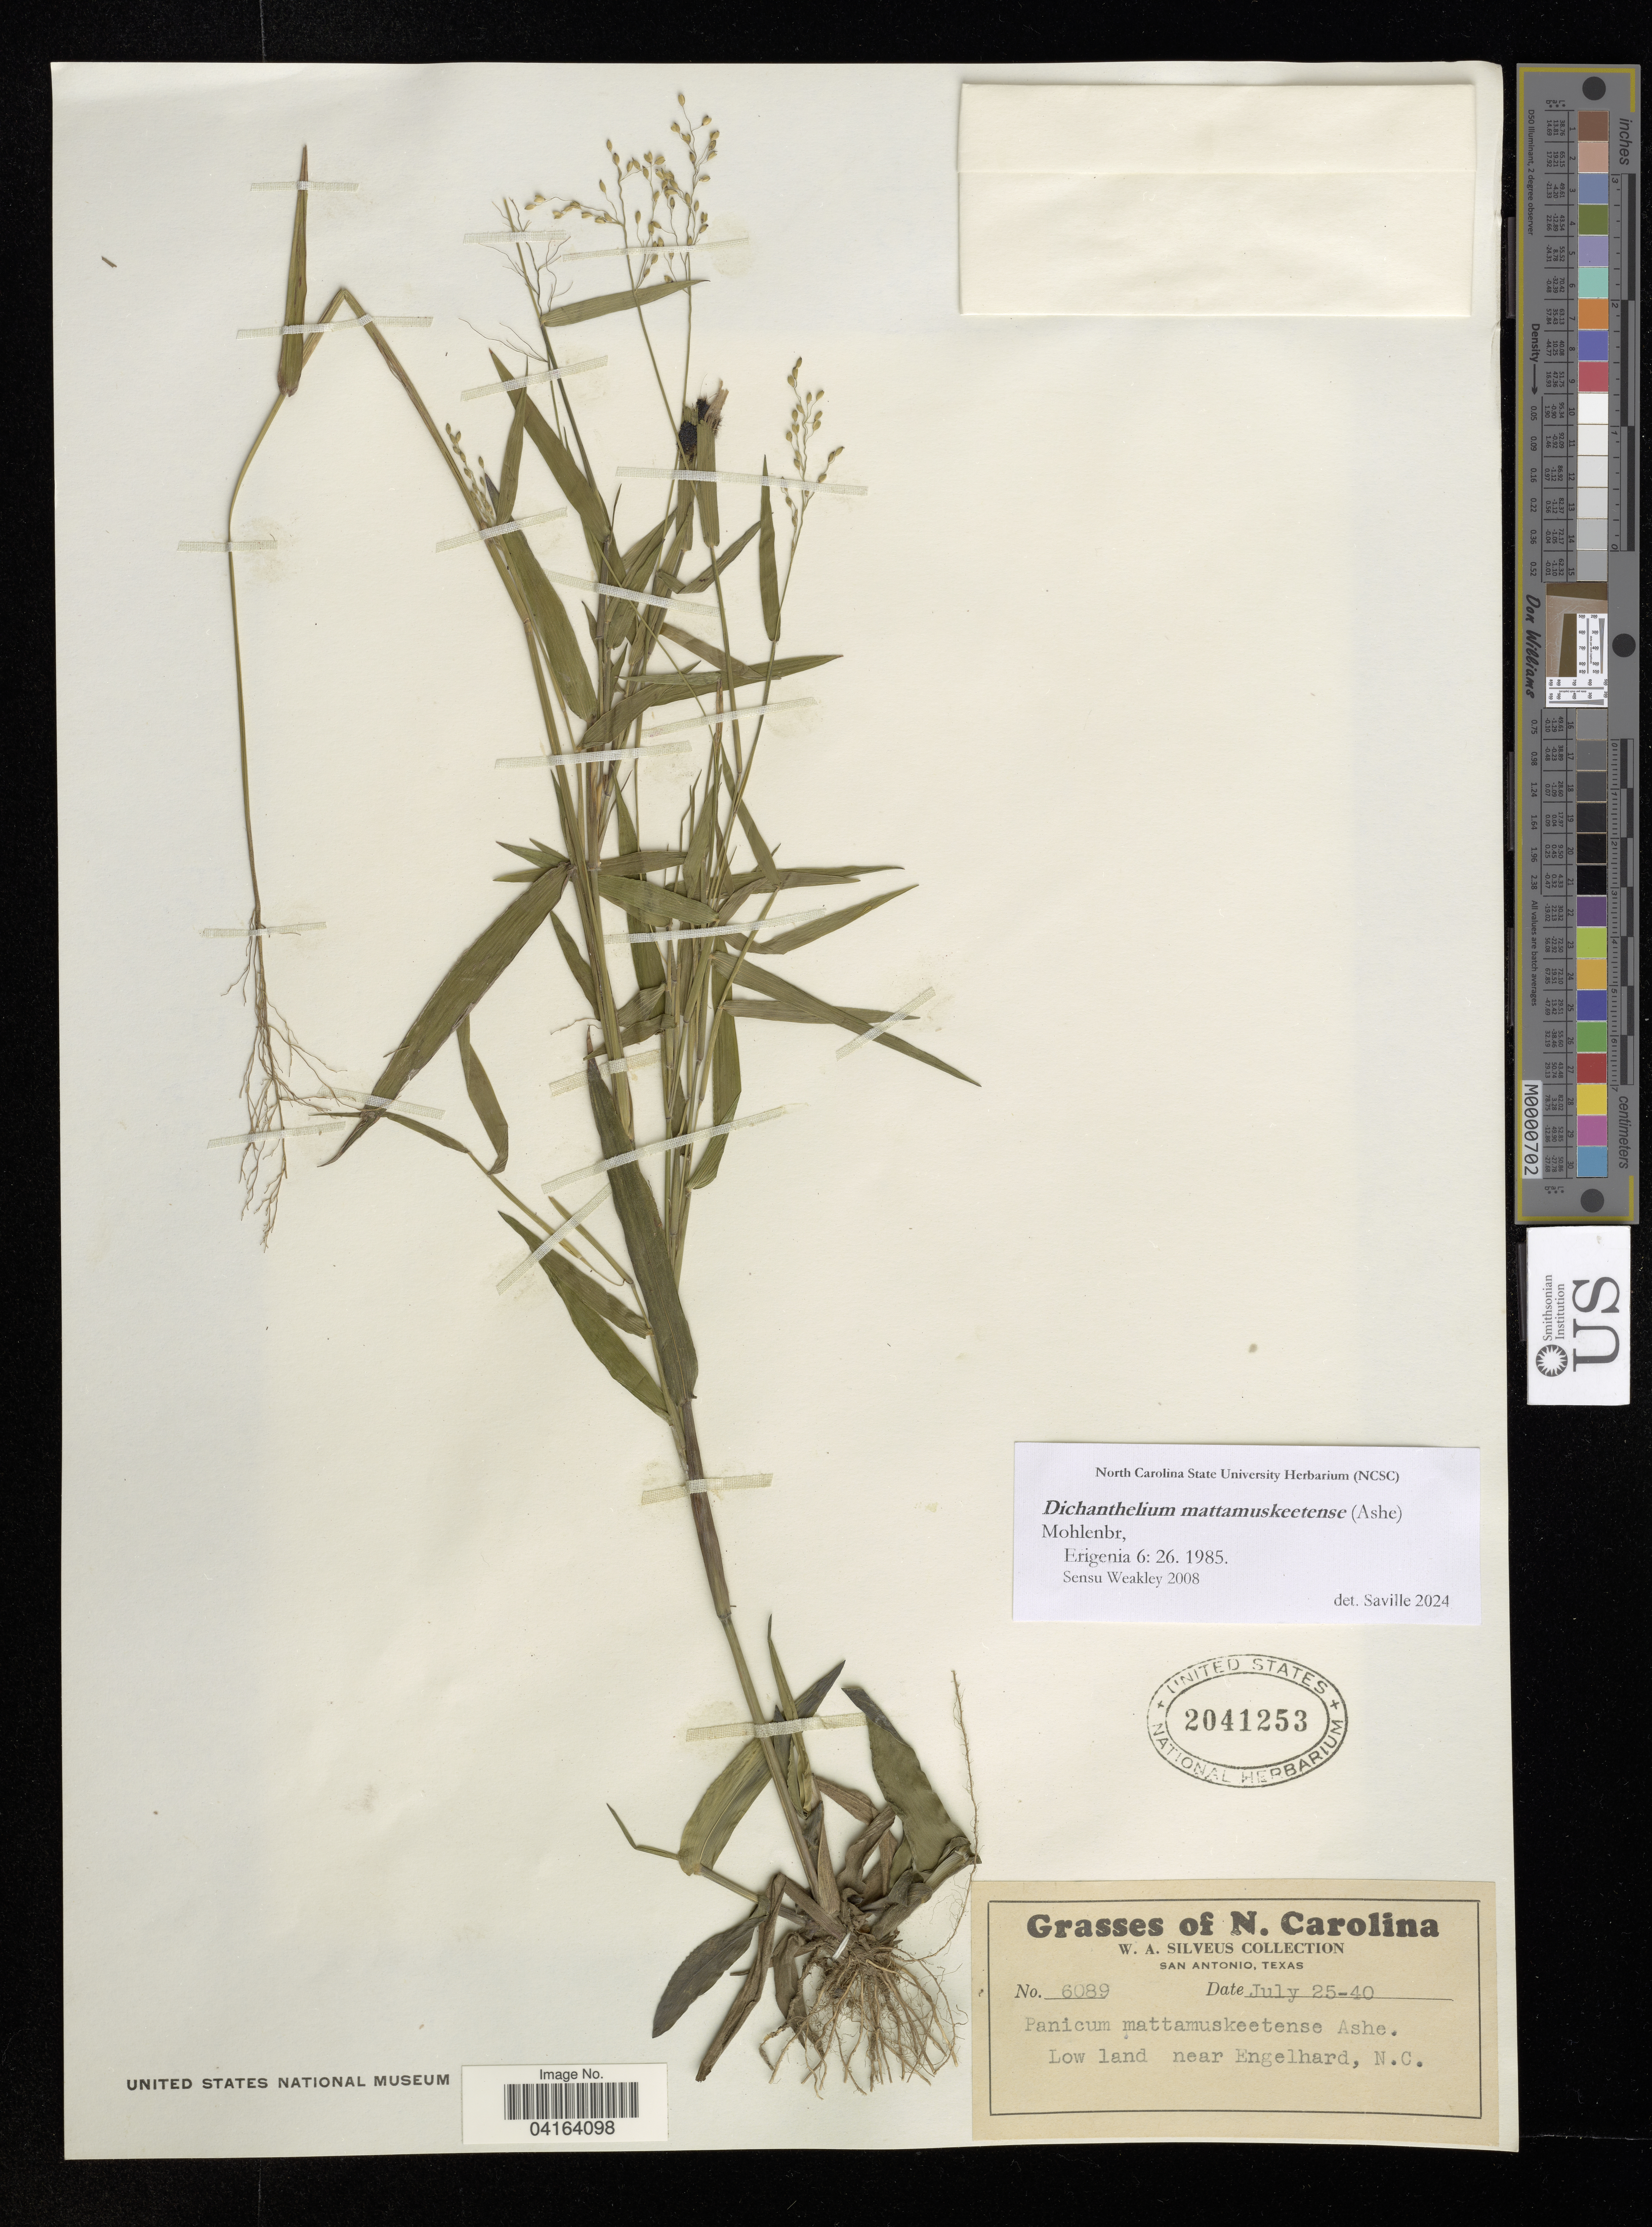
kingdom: Plantae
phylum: Tracheophyta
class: Liliopsida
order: Poales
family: Poaceae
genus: Dichanthelium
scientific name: Dichanthelium mattamuskeetense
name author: (Ashe) Mohlenbr.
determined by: Saville, A. C., (NCSC), North Carolina State University (UNITED STATES)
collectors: W. Silveus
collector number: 6089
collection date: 1940-07-25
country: United States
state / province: North Carolina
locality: Low land near Engelhard.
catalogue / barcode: US 2041253